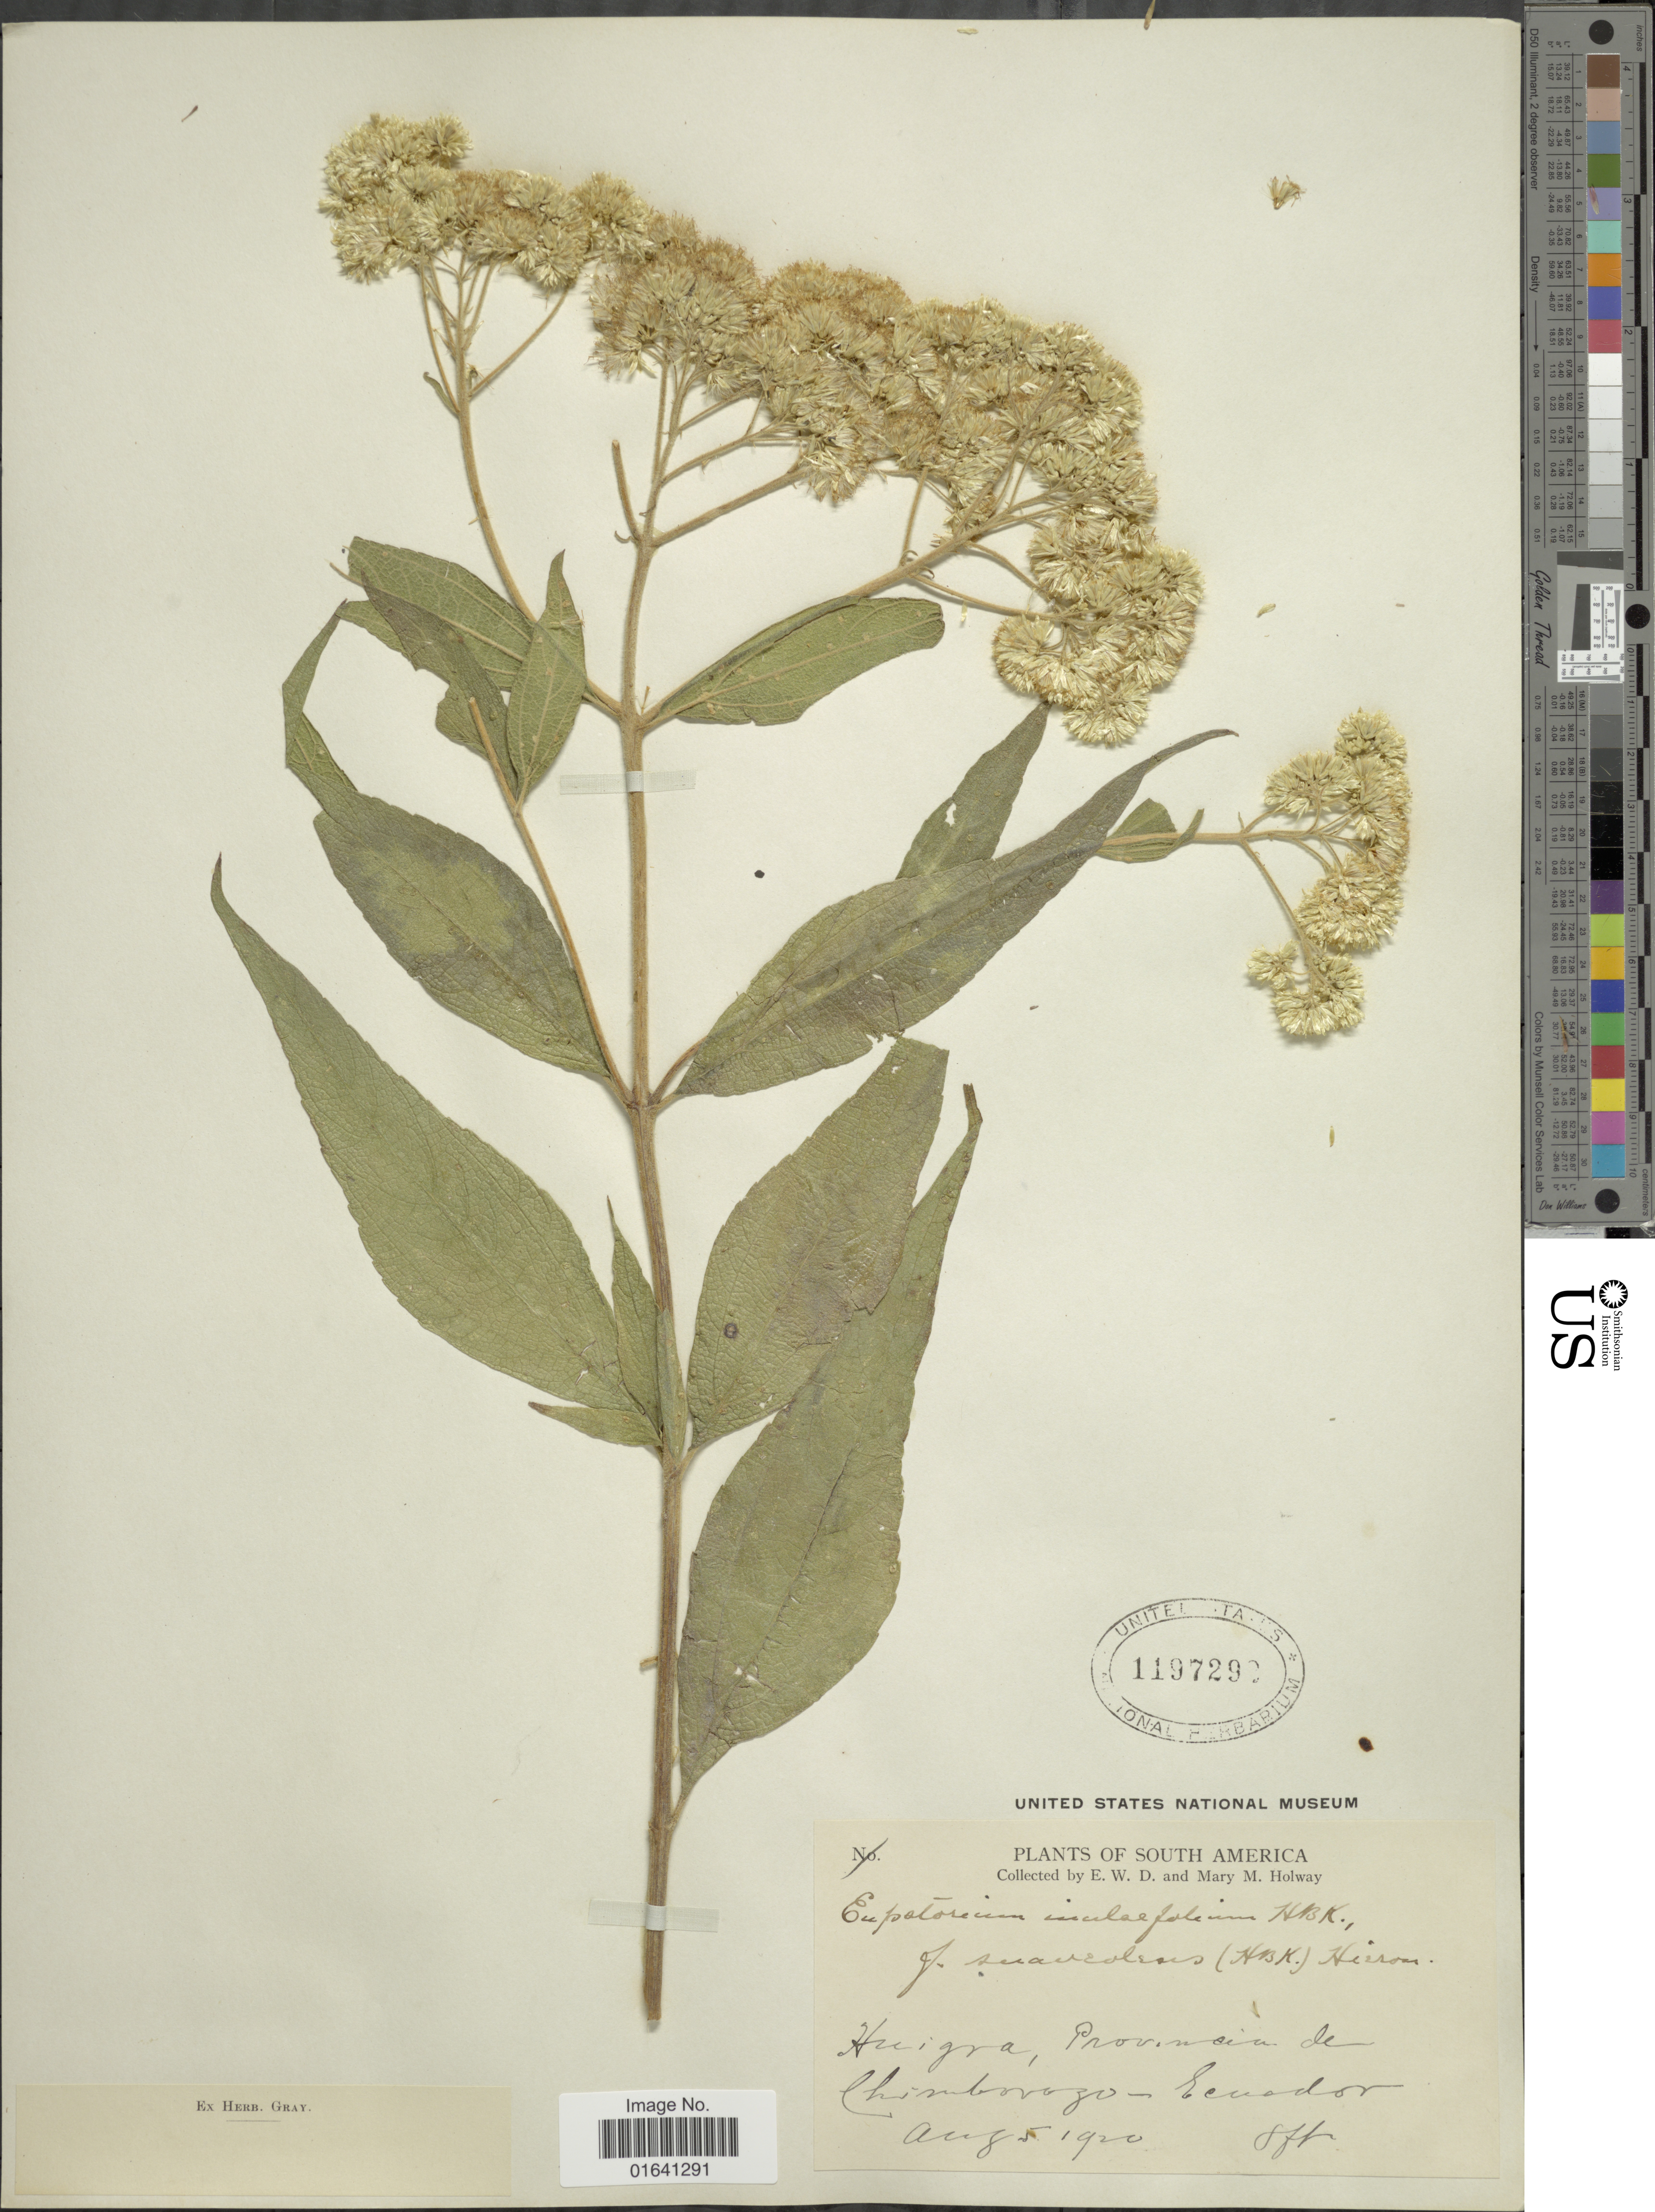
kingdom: Plantae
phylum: Tracheophyta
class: Magnoliopsida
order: Asterales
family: Asteraceae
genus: Austroeupatorium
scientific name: Austroeupatorium inulaefolium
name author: (Kunth) R.M. King & H. Rob.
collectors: E. W. D. Holway & M. M. Holway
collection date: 1920-08-05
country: Ecuador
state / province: Chimborazo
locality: Huigra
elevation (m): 2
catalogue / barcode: US 1197299